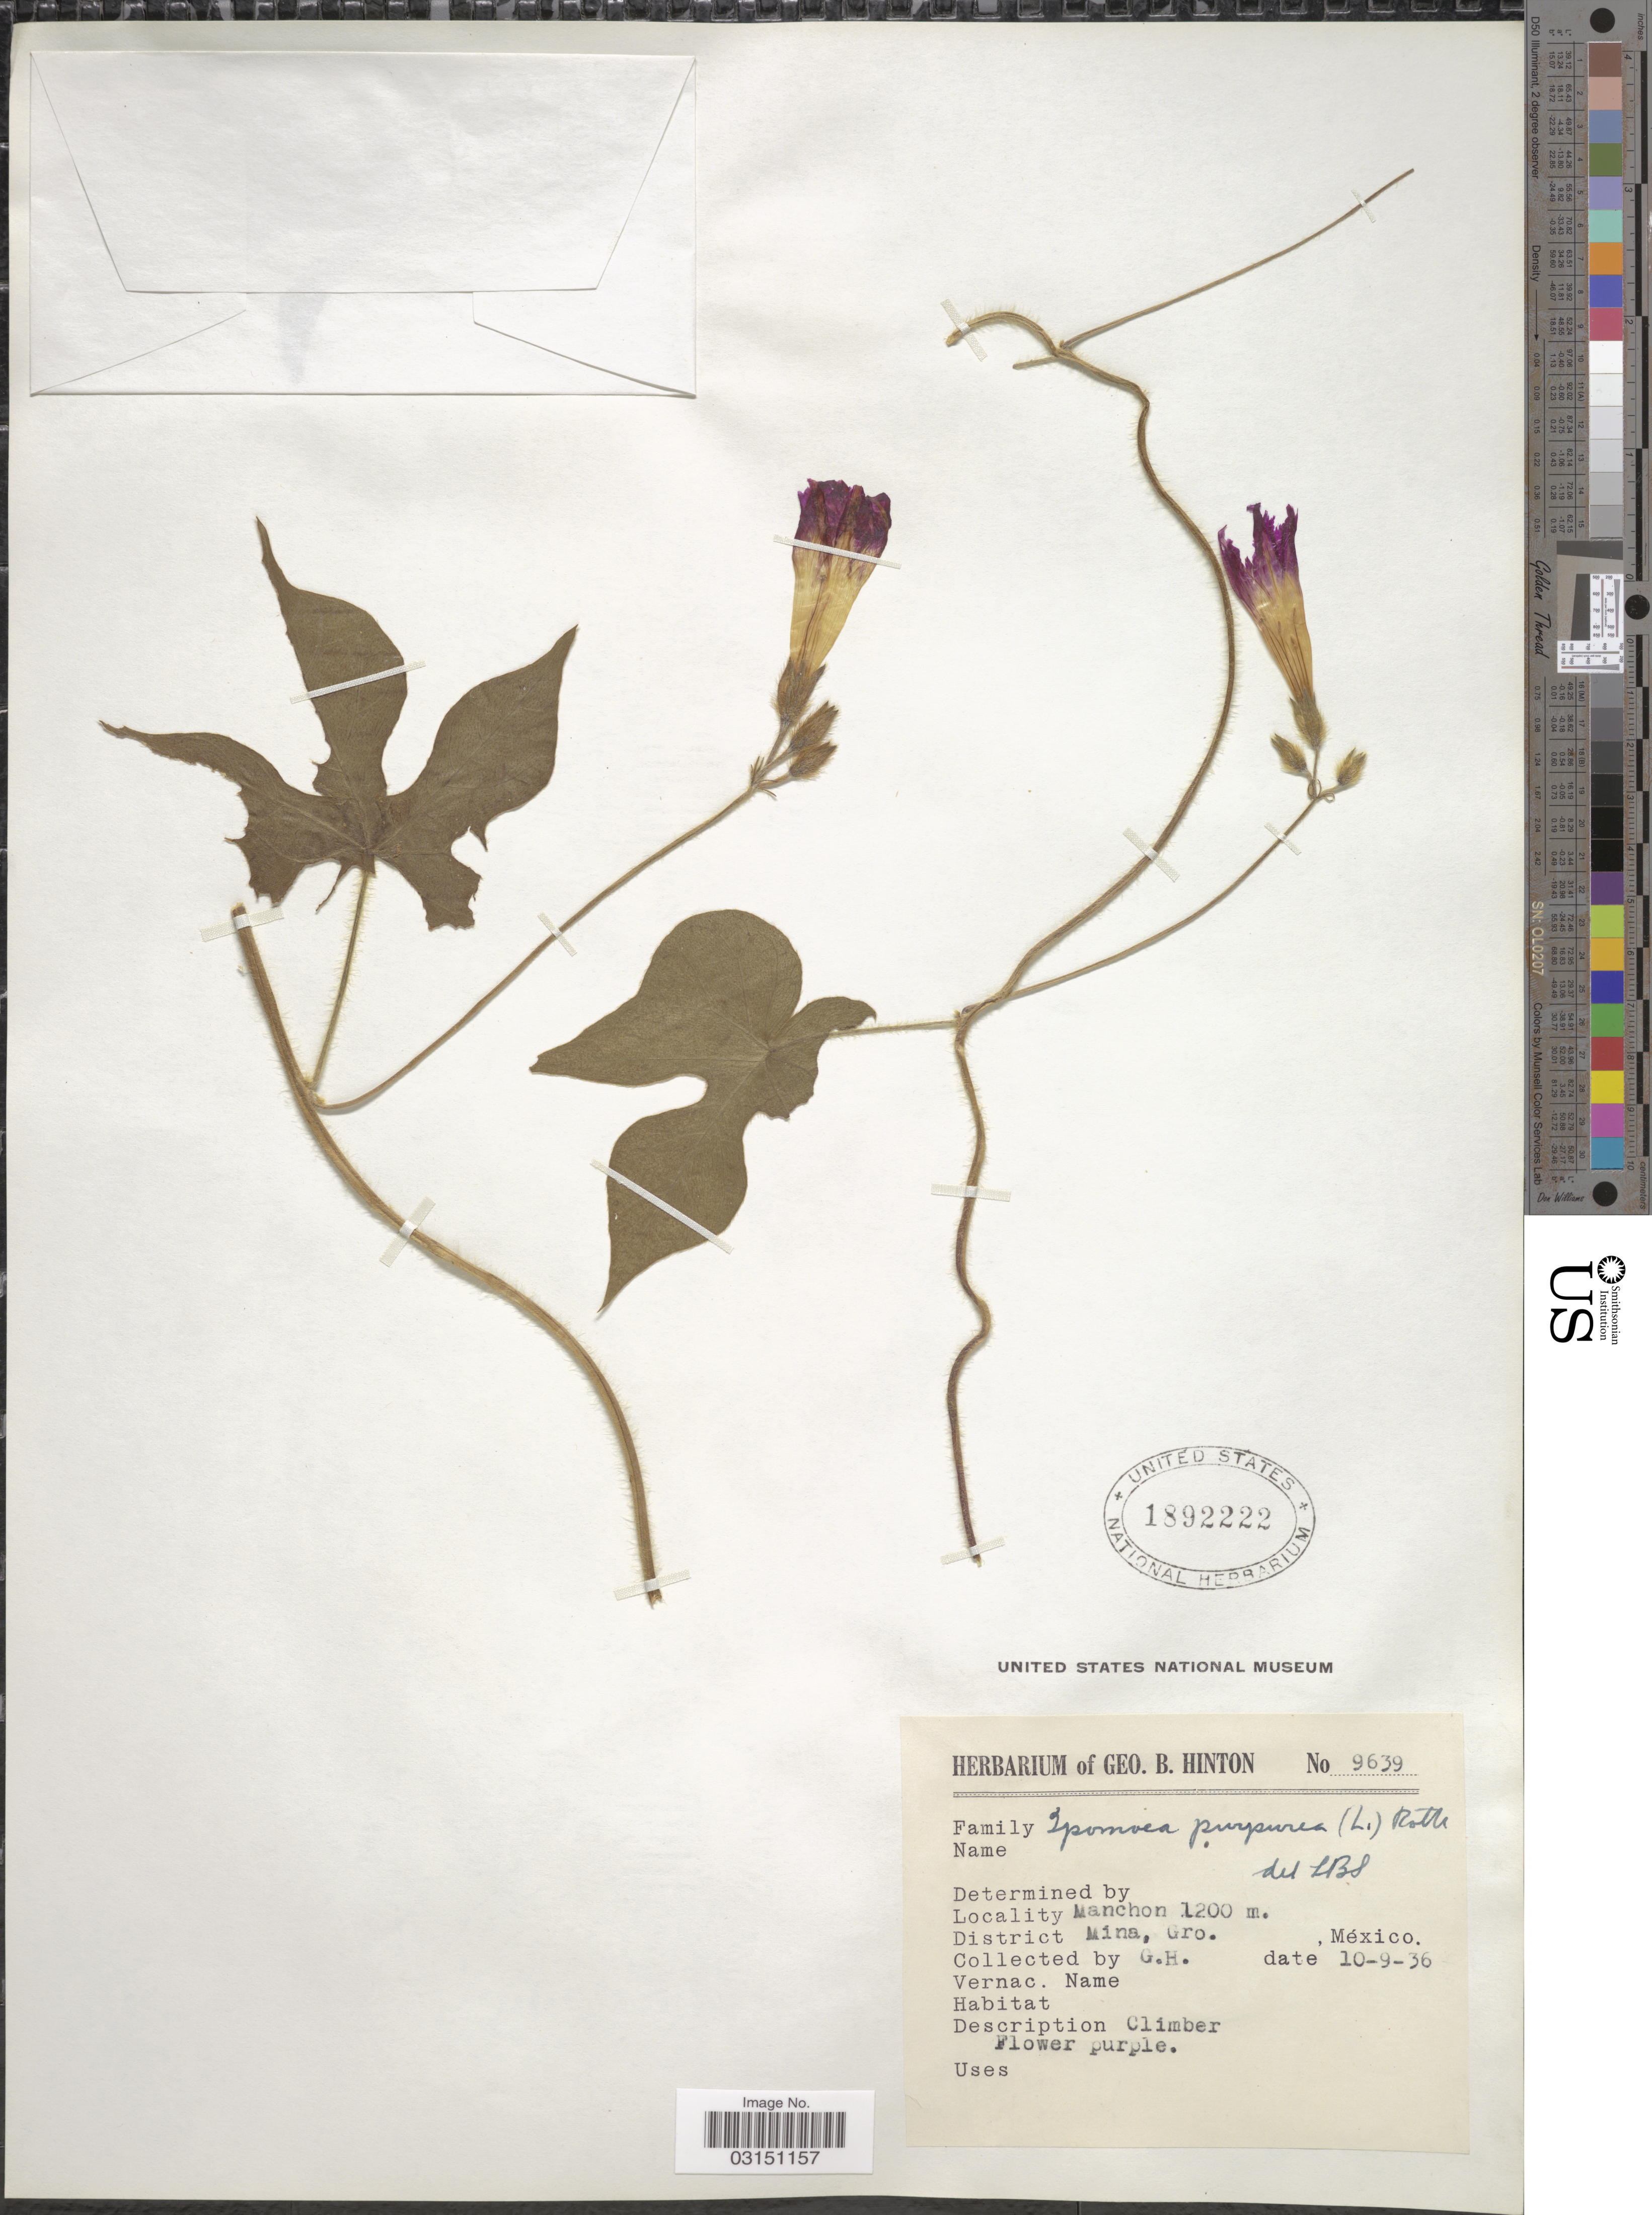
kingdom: Plantae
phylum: Tracheophyta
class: Magnoliopsida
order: Solanales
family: Convolvulaceae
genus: Ipomoea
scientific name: Ipomoea purpurea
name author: (L.) Roth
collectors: G. B. Hinton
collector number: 9639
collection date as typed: Transcribed d/m/y: 10/9/36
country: Mexico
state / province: Guerrero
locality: Manchon, District Mina.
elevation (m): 1200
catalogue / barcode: US 1892222